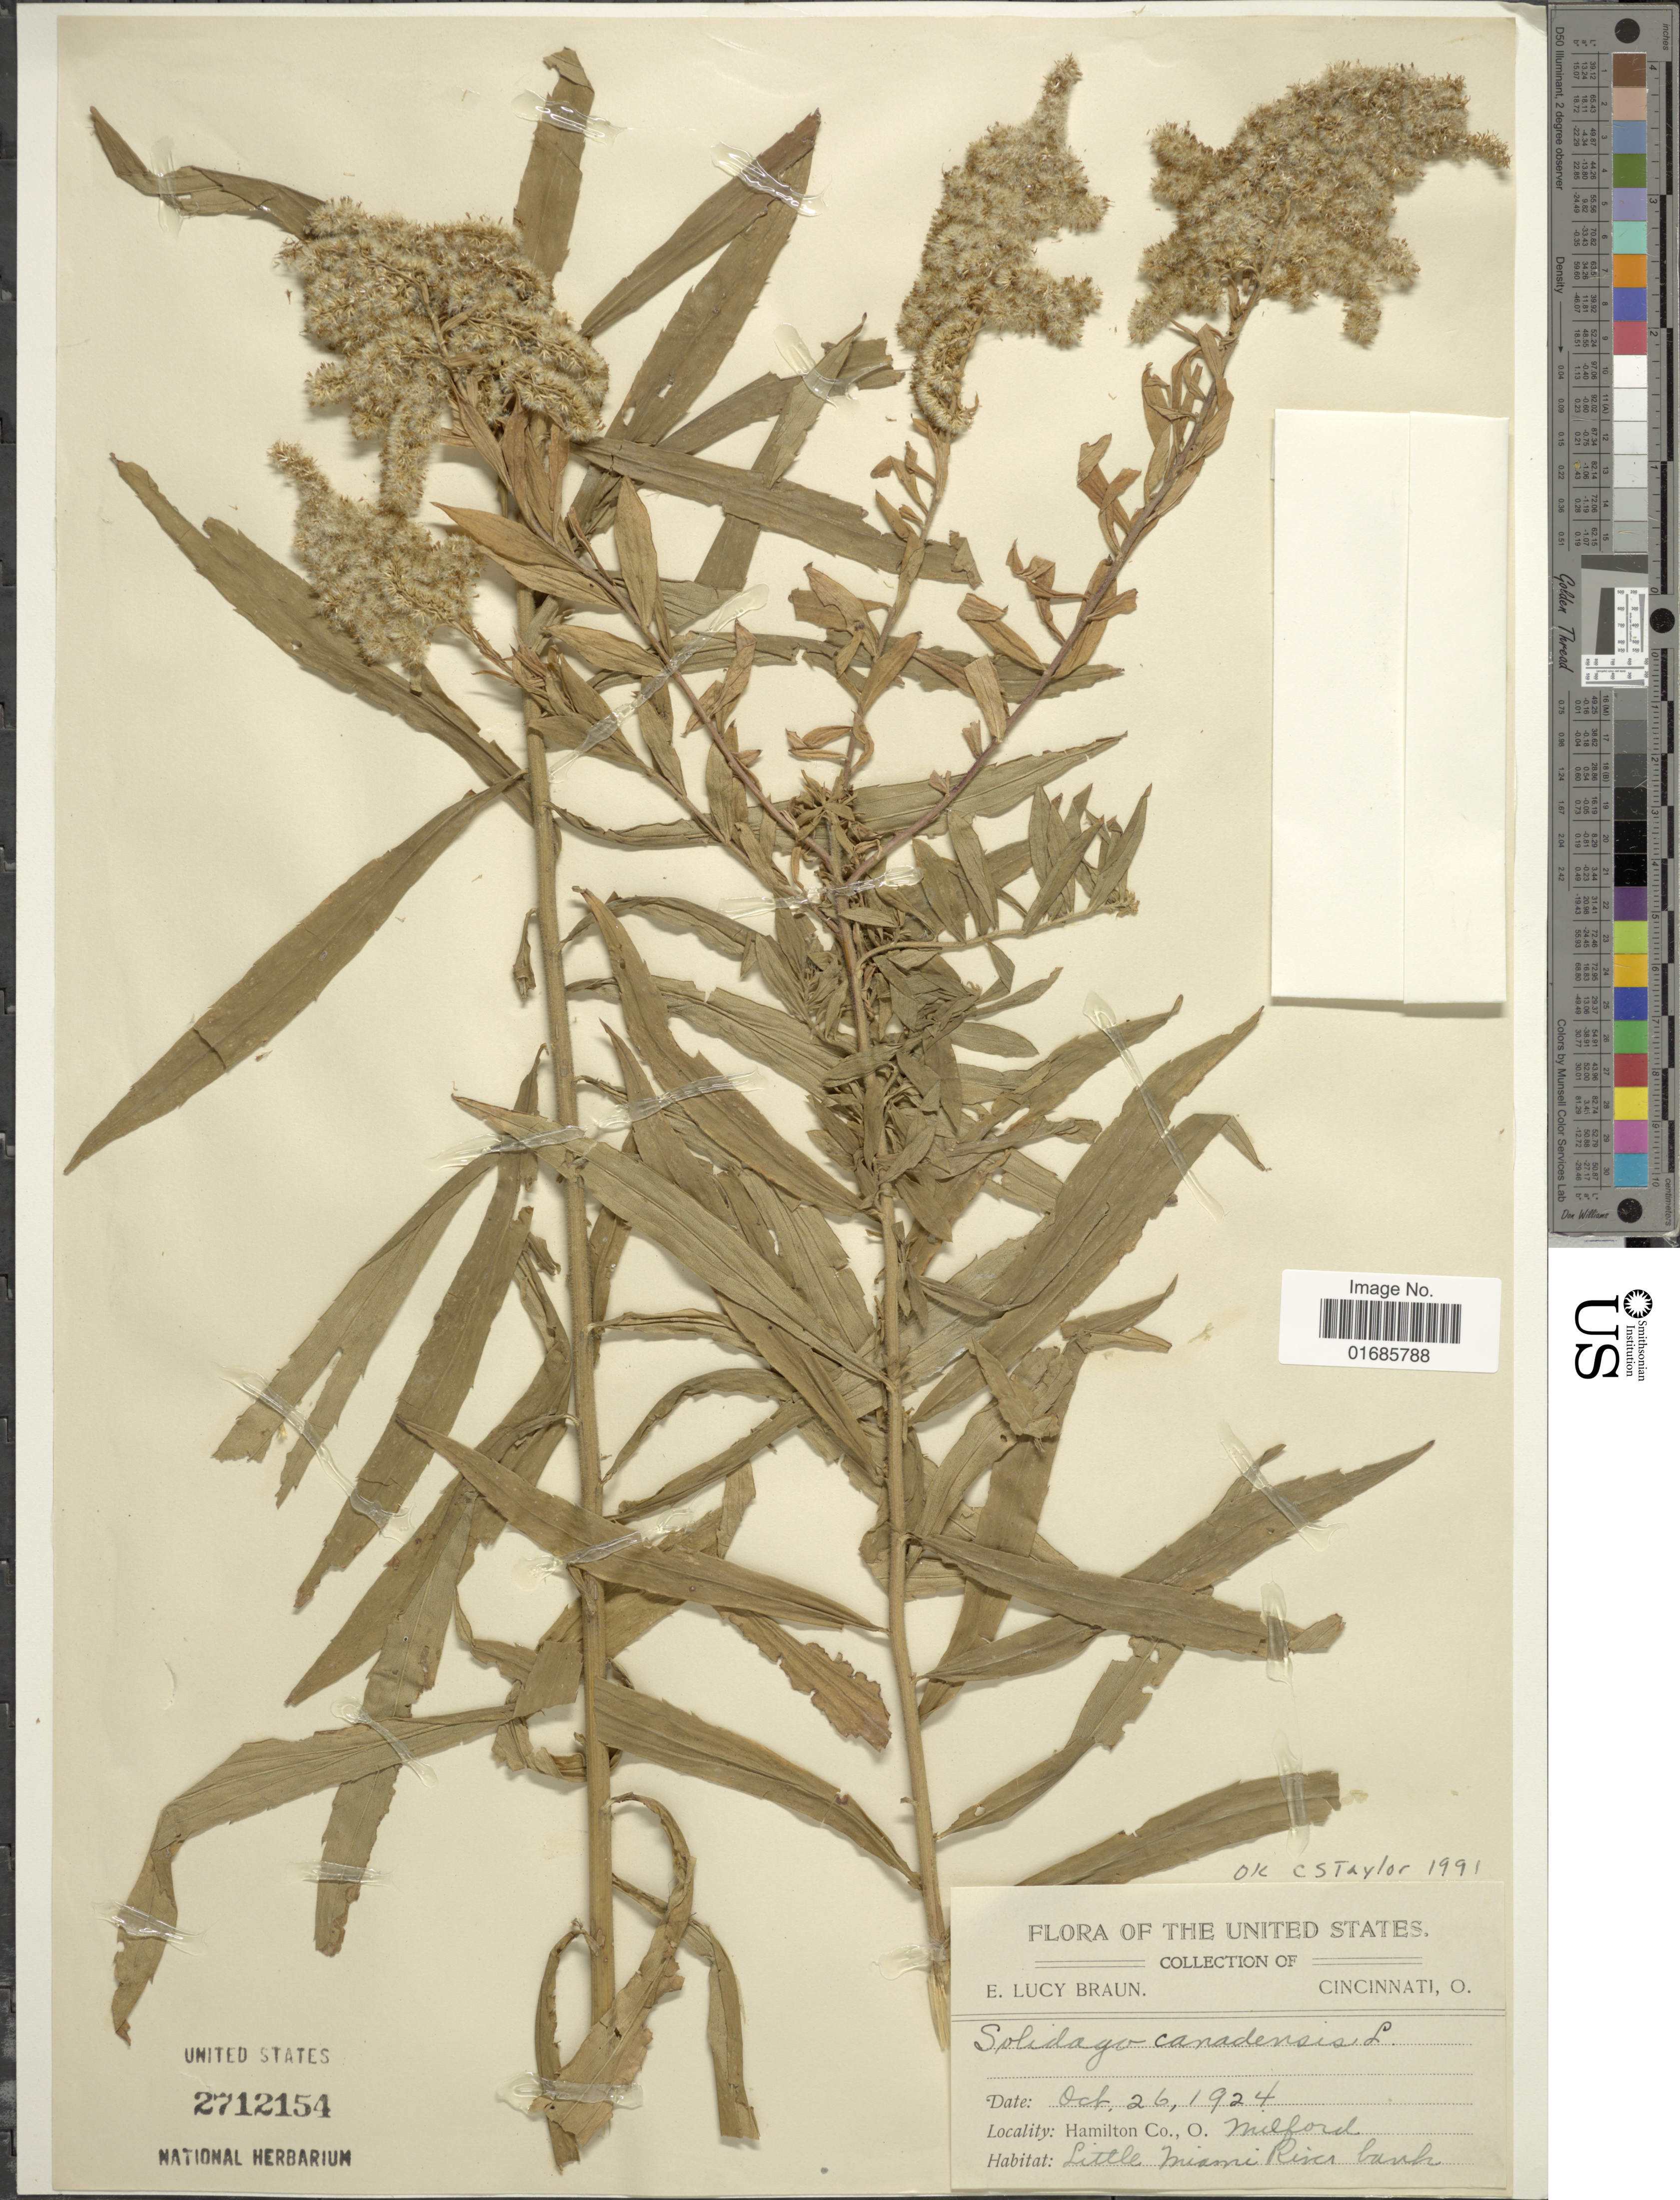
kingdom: Plantae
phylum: Tracheophyta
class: Magnoliopsida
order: Asterales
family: Asteraceae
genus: Solidago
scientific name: Solidago canadensis var. scabra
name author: (Muhl. ex Willd.) Torr. & A. Gray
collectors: E. L. Braun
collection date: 1924-10-26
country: United States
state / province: Ohio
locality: Hamilton Co., O. Milford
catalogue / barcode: US 2712154